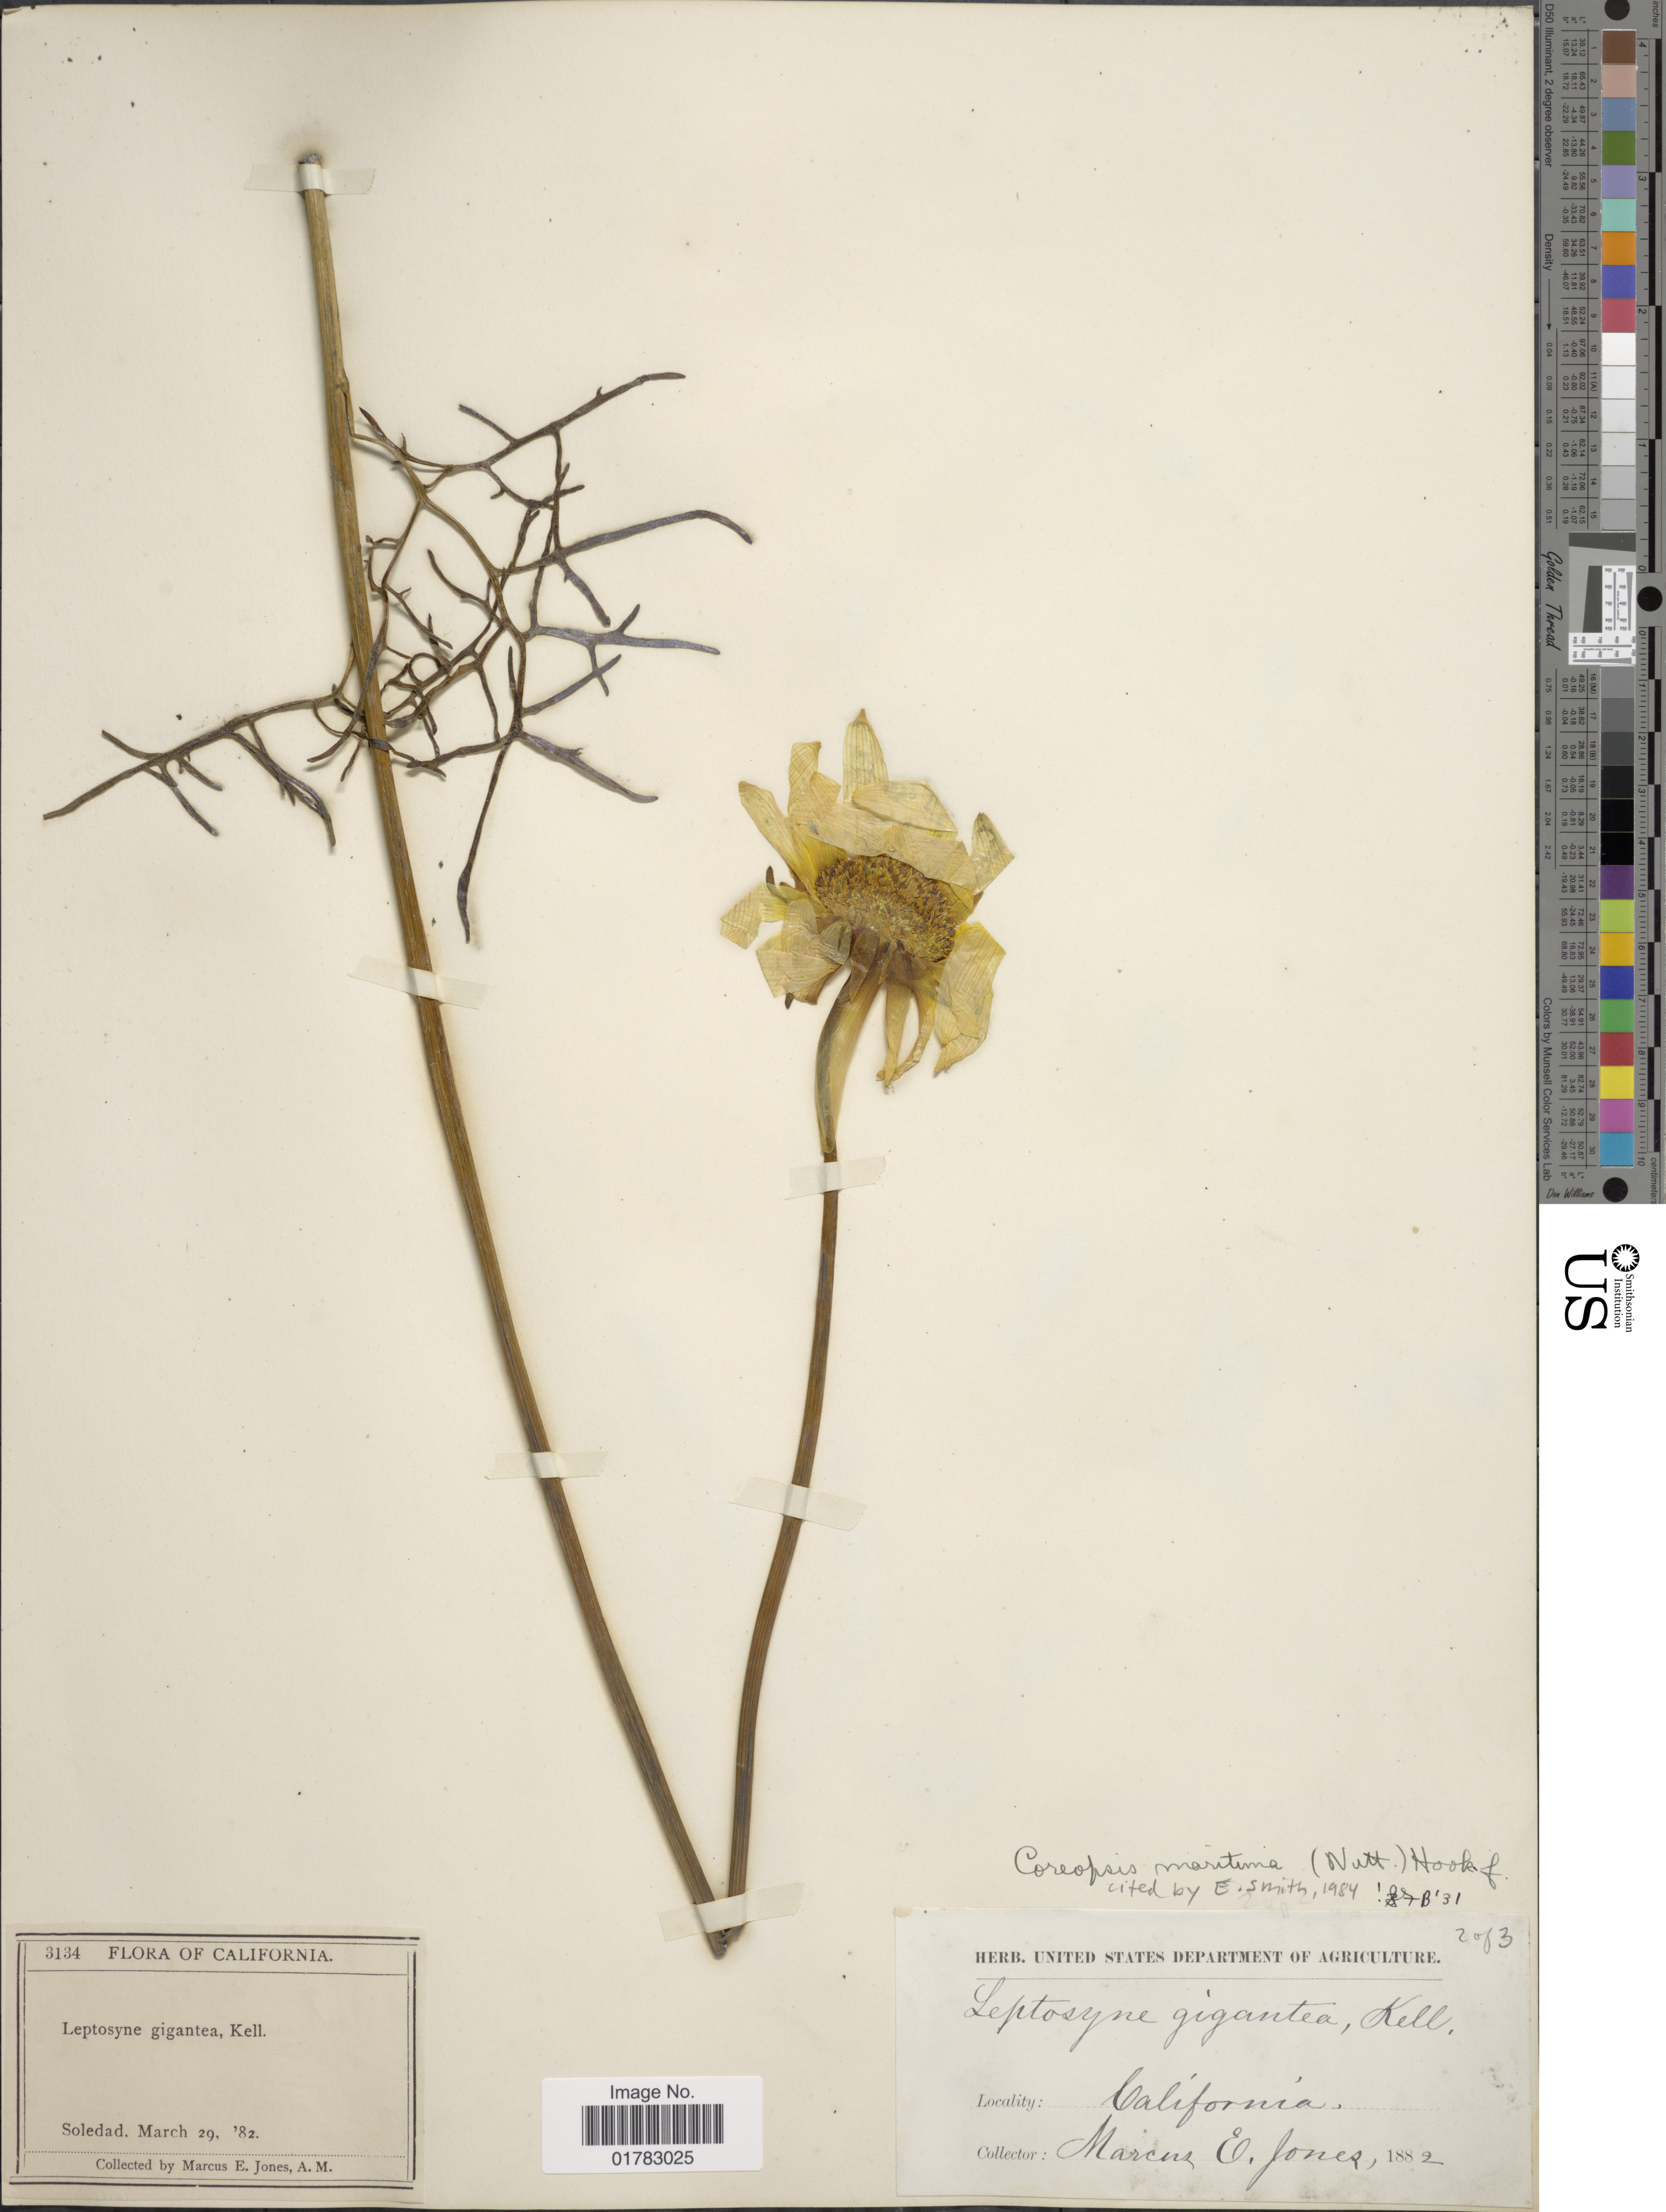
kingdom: Plantae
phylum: Tracheophyta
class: Magnoliopsida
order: Asterales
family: Asteraceae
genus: Coreopsis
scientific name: Coreopsis maritima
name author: (Nutt.) Hook. f.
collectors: M. E. Jones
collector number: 3134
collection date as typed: Transcribed d/m/y: 29/3/82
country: United States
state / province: California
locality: Soledad